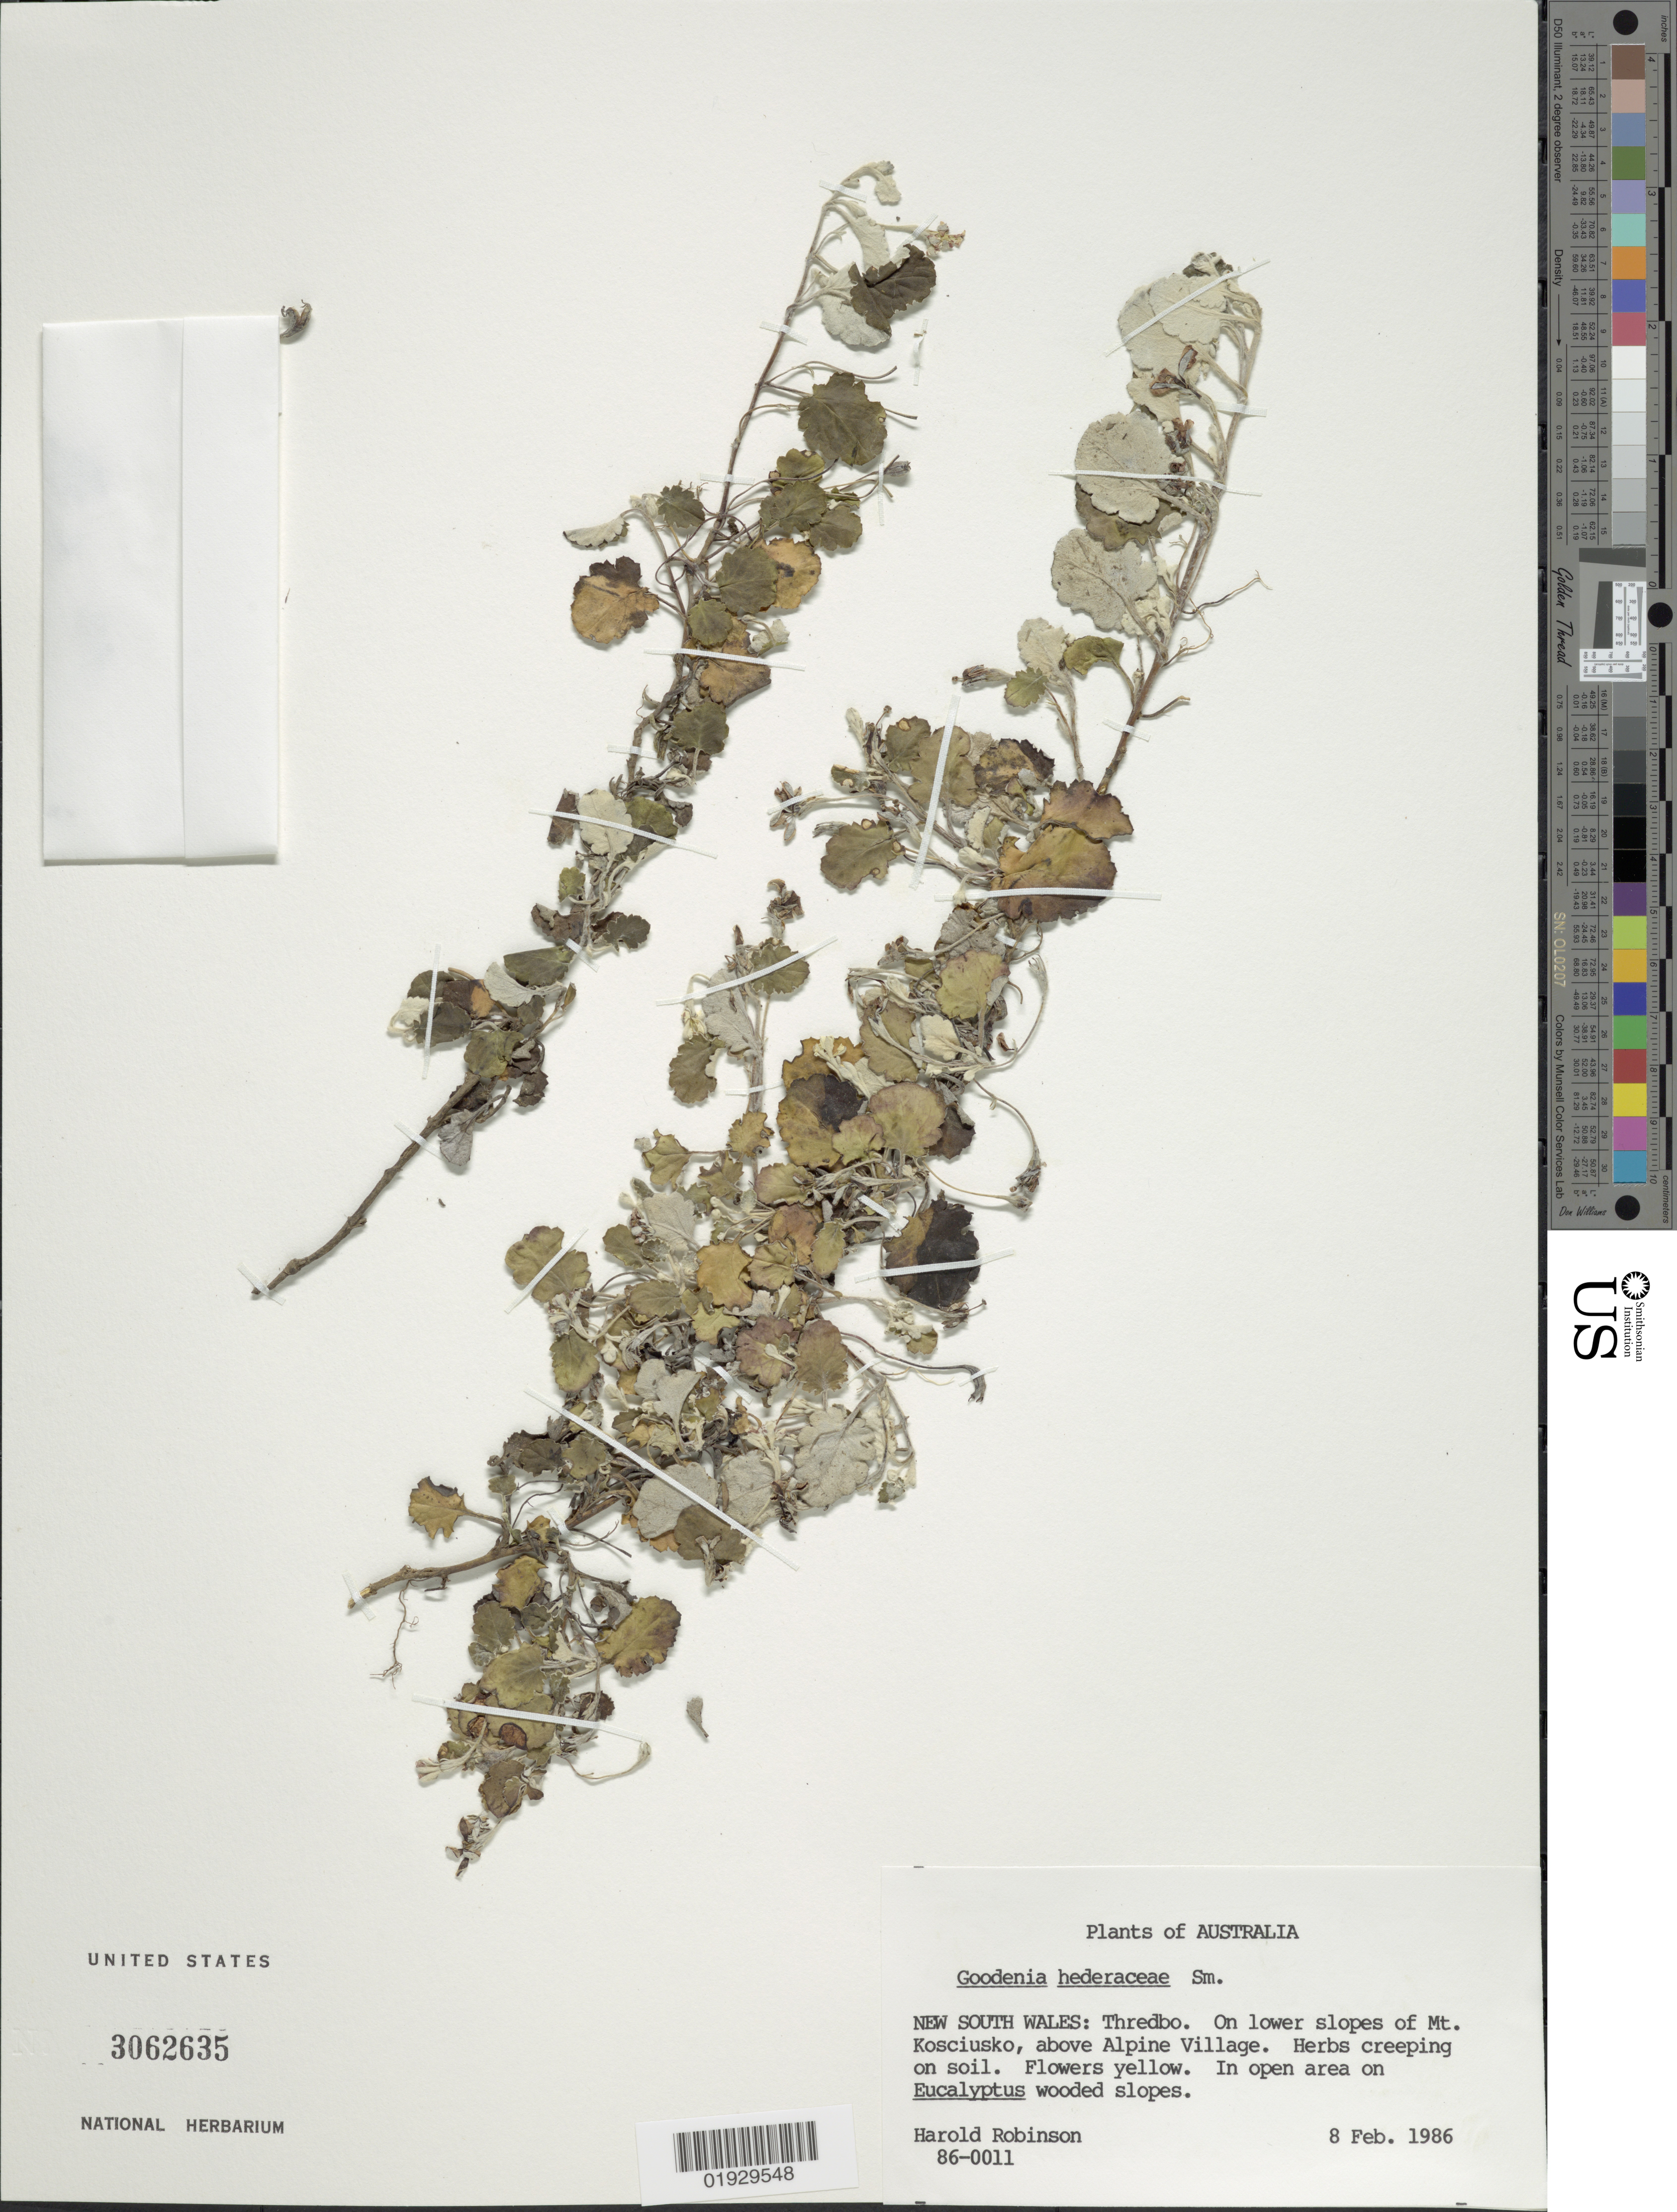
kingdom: Plantae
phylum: Tracheophyta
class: Magnoliopsida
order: Asterales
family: Goodeniaceae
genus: Goodenia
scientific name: Goodenia hederacea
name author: Sm.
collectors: H. Robinson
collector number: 86-0011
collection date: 1986-02-08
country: Australia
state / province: New South Wales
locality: Thredbo. On lower slopes of Mt. Kosciusko, above Alpine Village.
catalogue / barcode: US 3062635